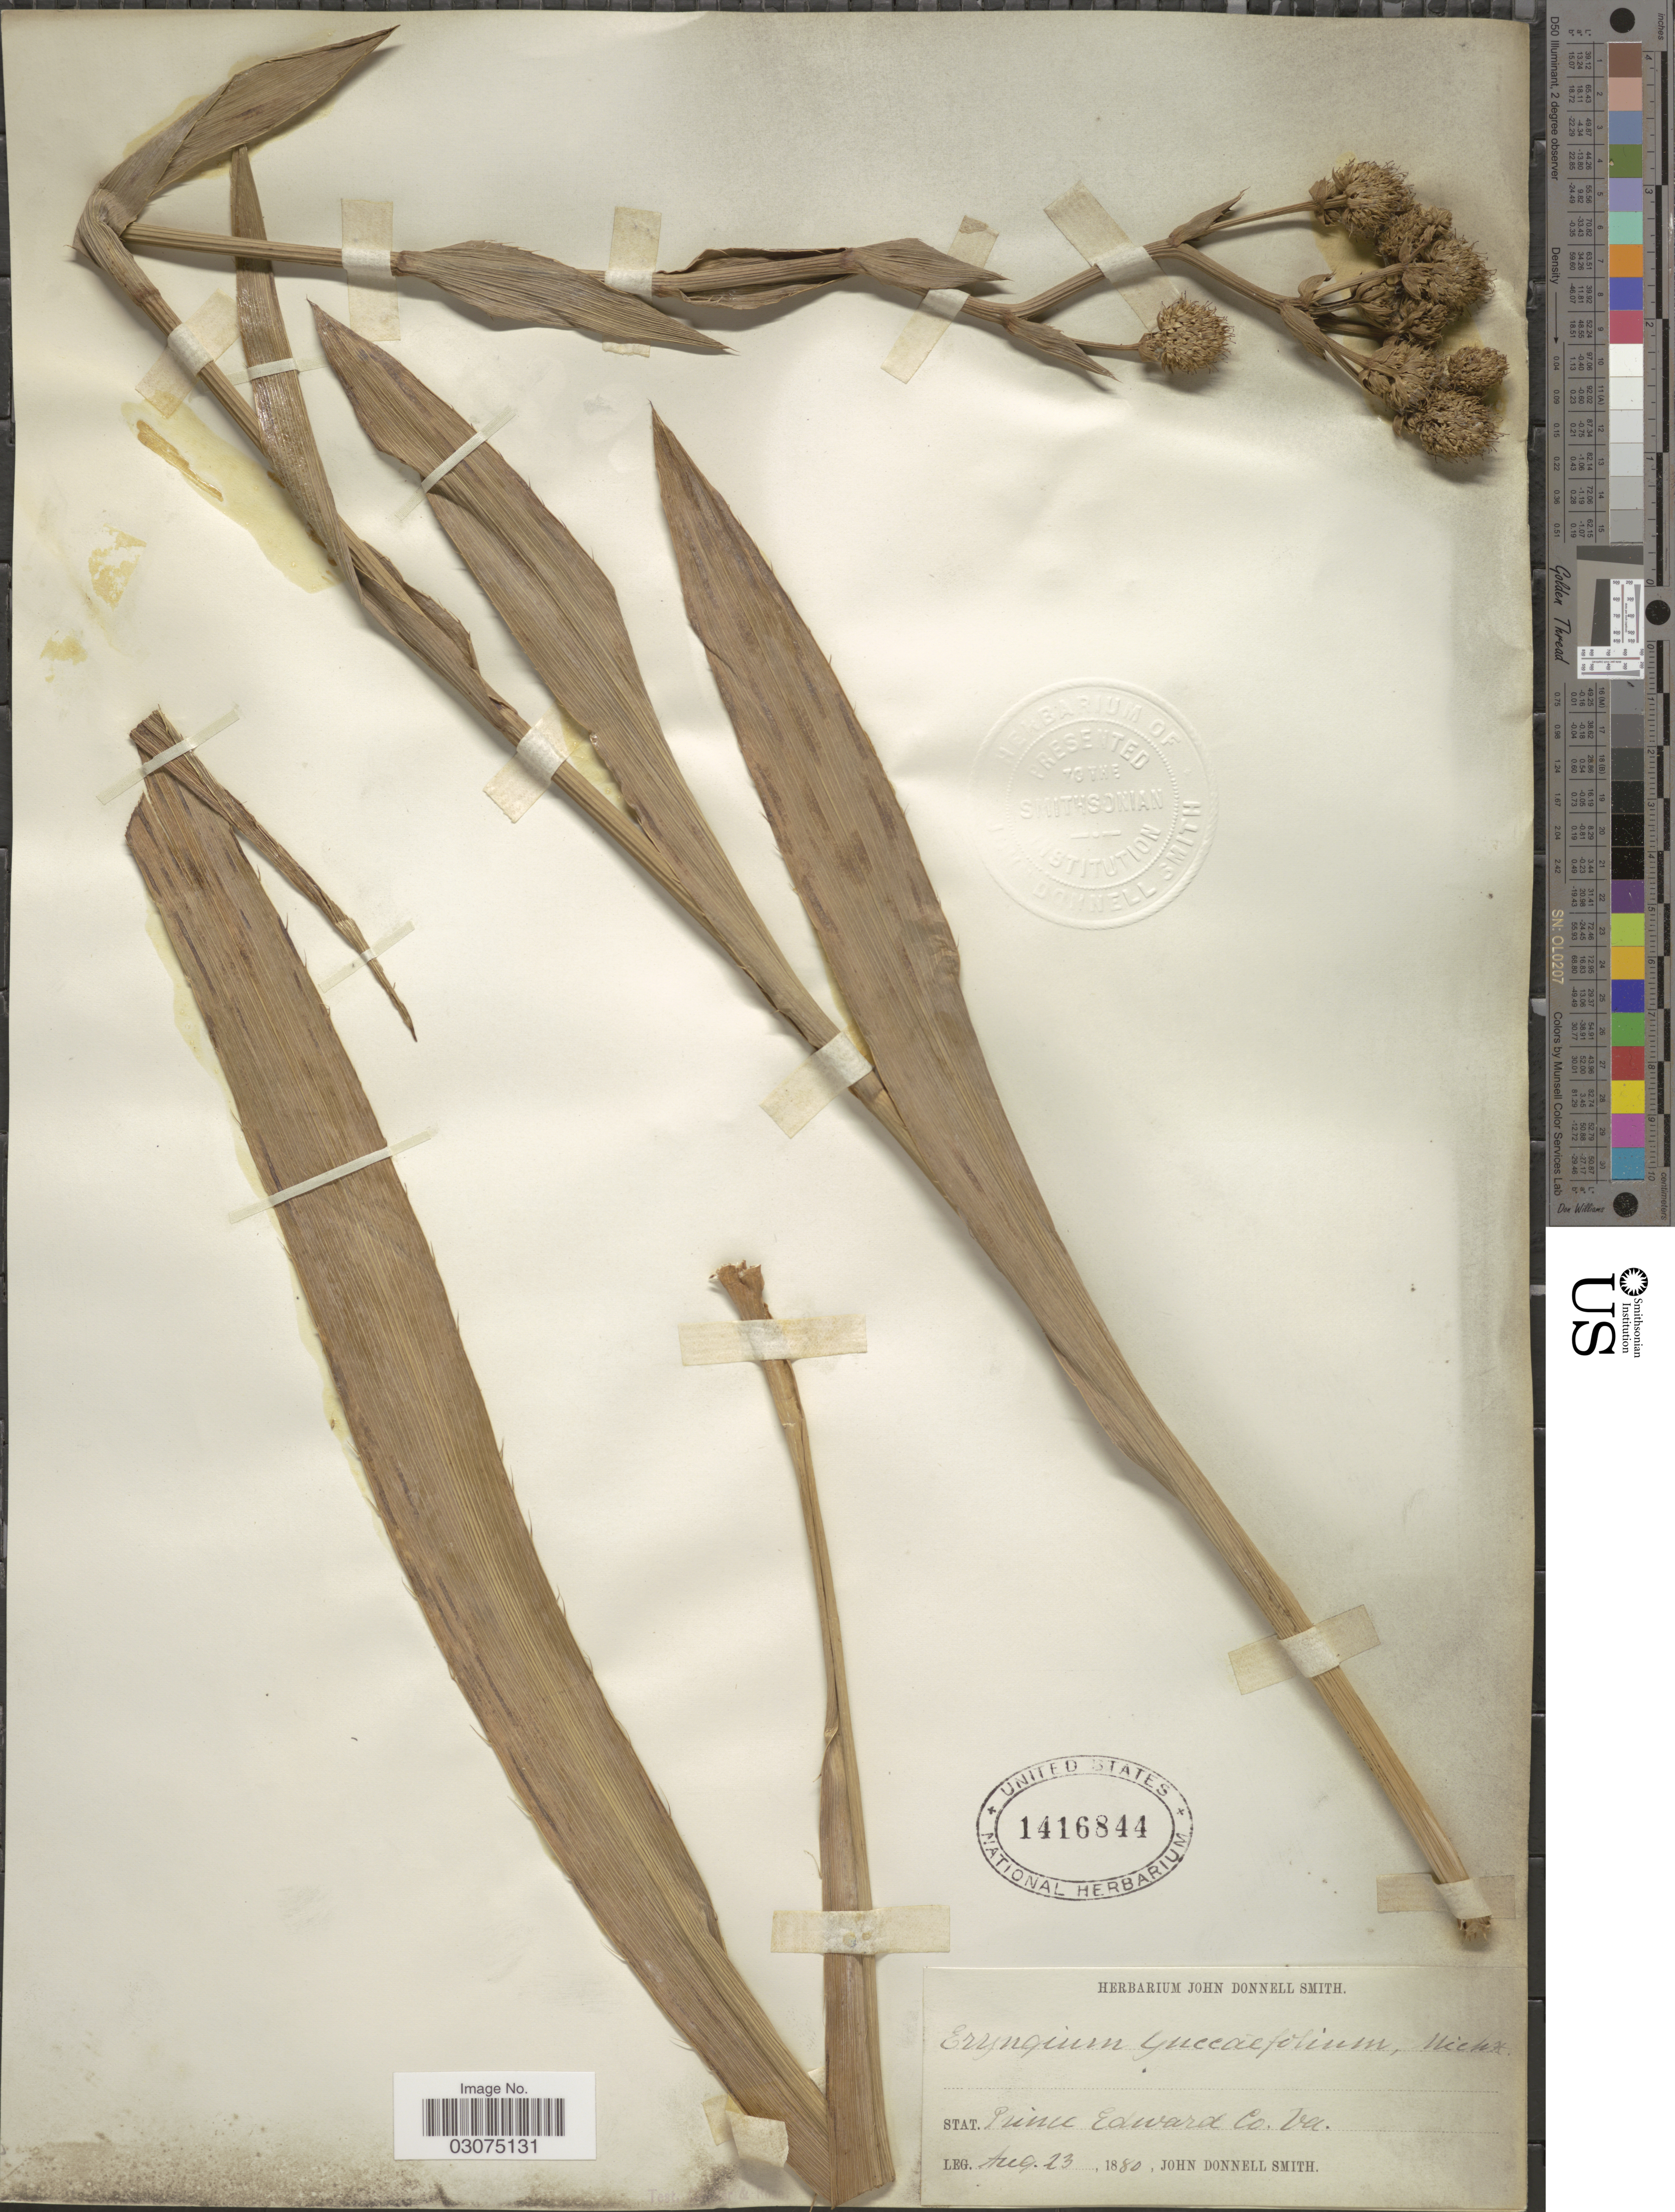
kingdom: Plantae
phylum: Tracheophyta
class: Magnoliopsida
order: Apiales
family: Apiaceae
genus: Eryngium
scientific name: Eryngium yuccifolium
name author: Michx.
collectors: J. Donnell Smith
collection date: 1880-08-23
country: United States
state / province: Virginia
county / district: Prince Edward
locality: Prince Edward Co.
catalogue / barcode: US 1416844